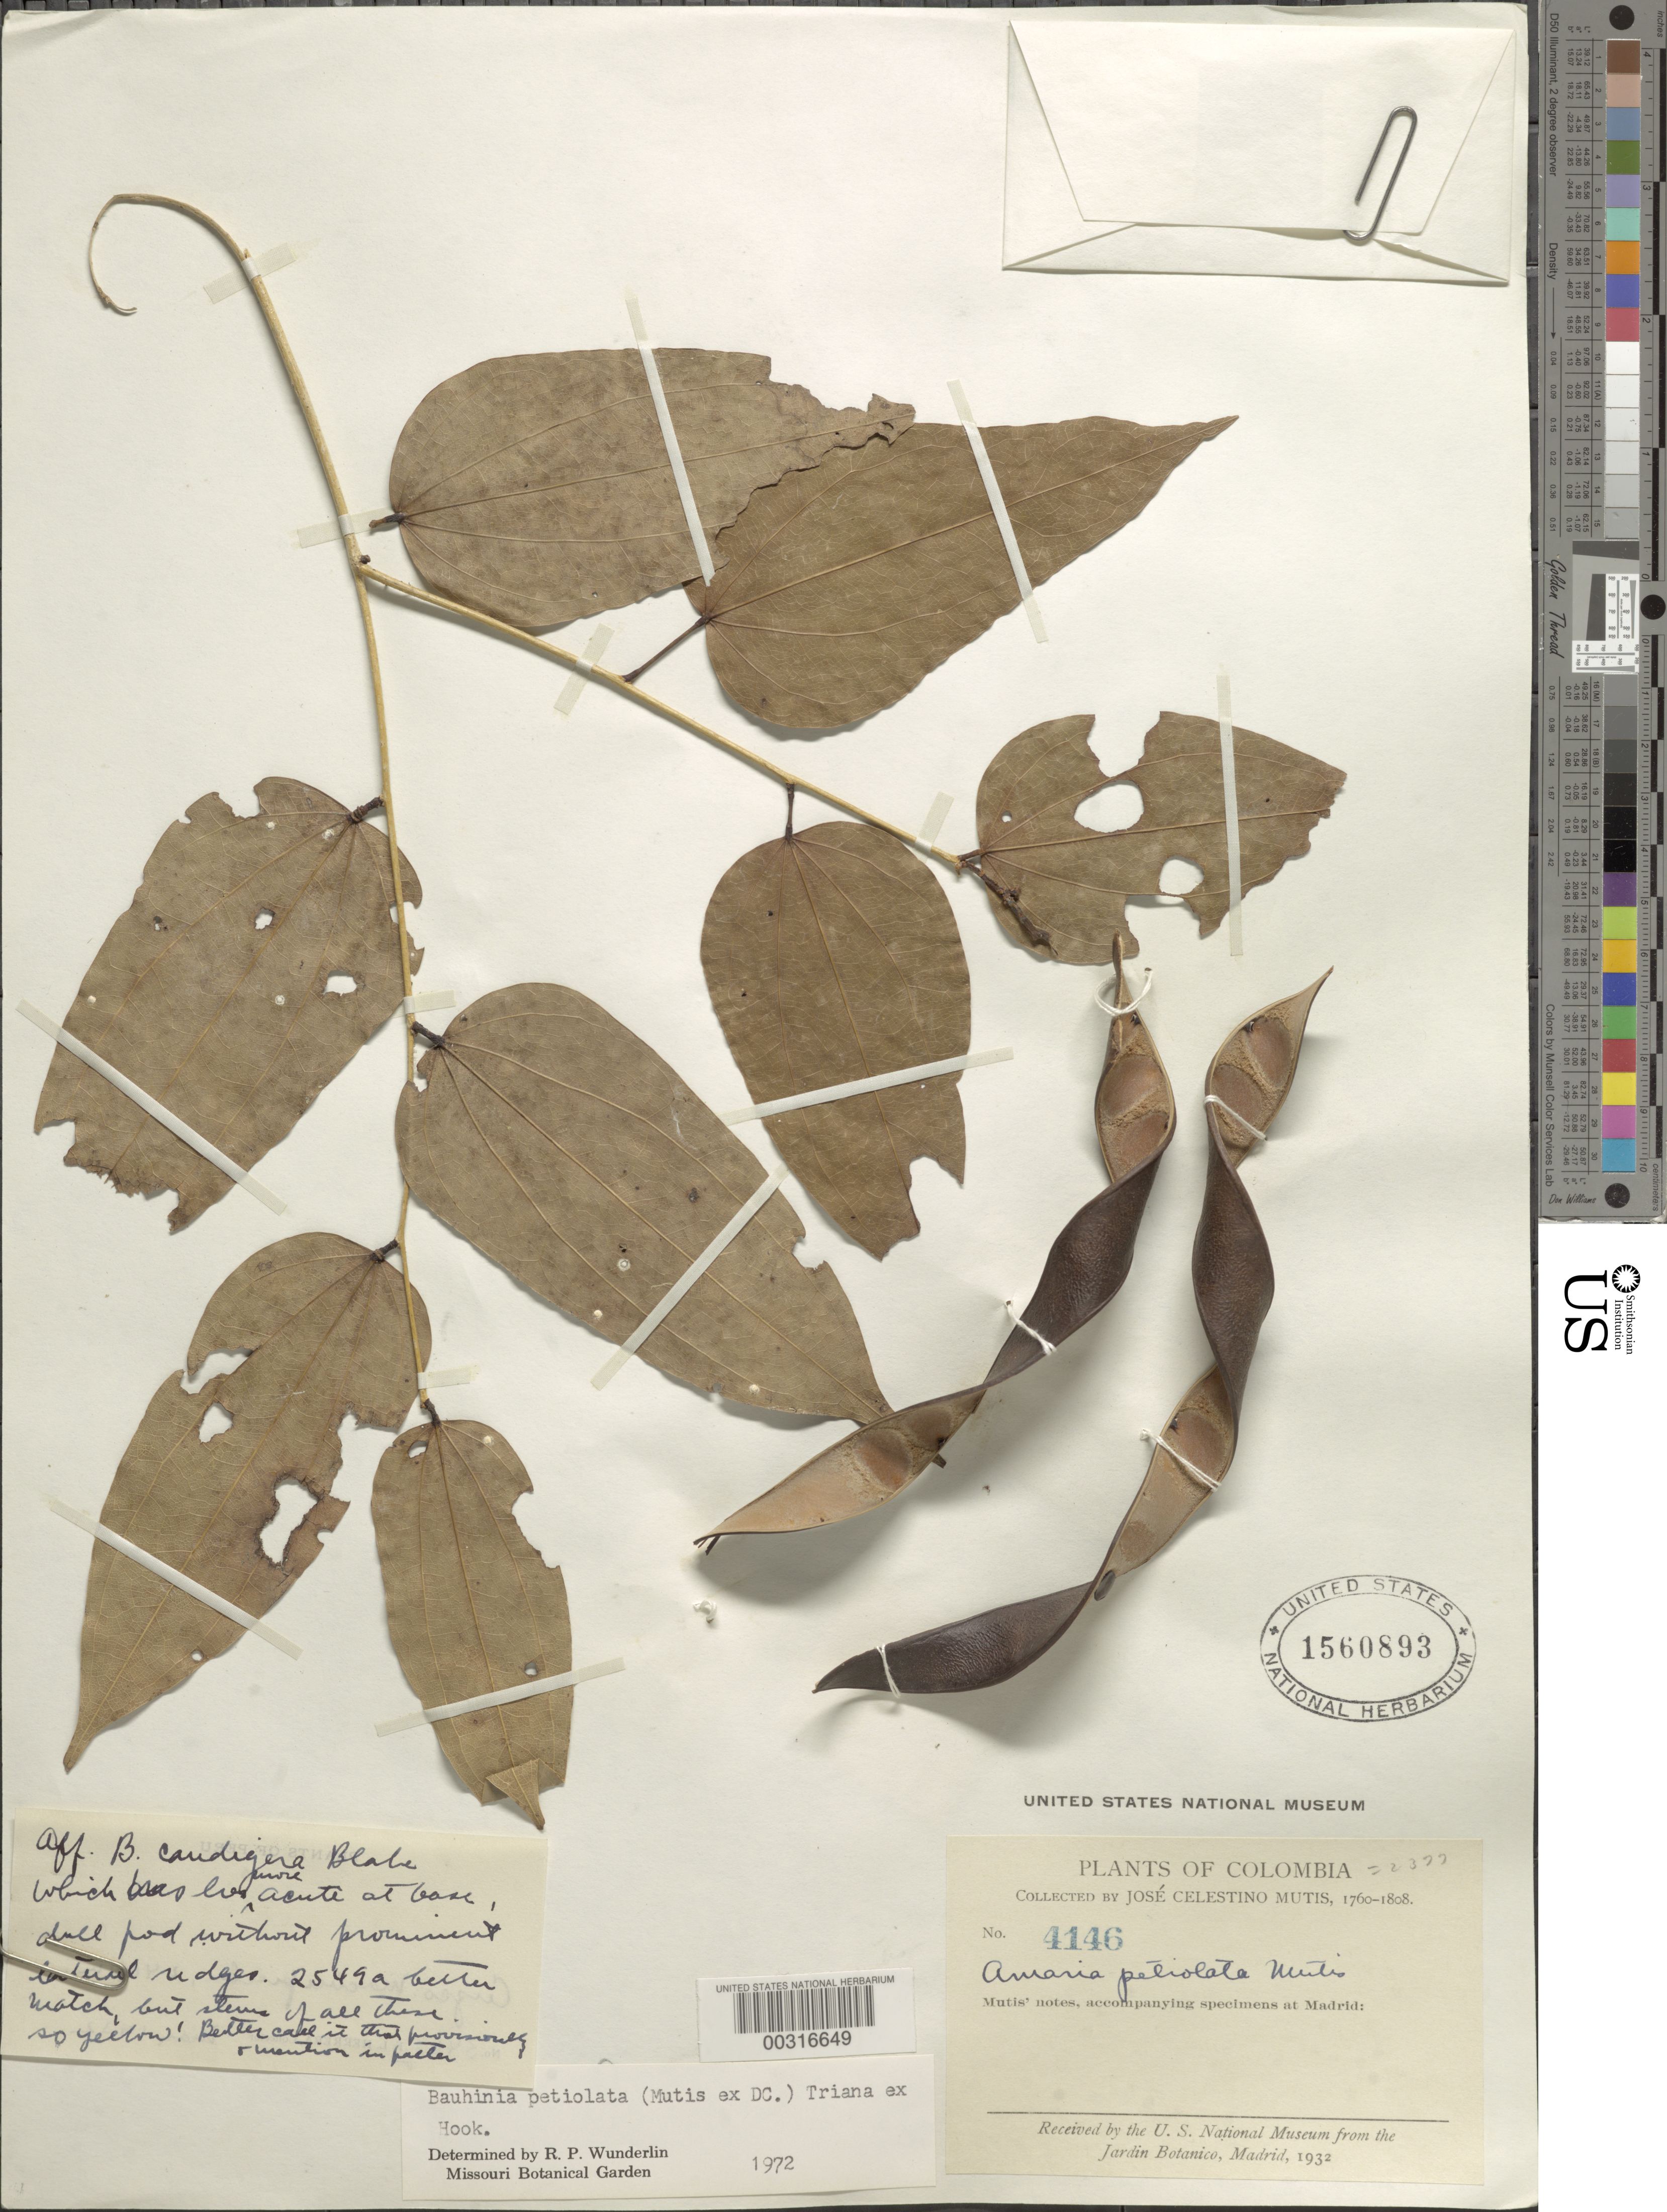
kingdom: Plantae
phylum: Tracheophyta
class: Magnoliopsida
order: Fabales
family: Fabaceae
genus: Bauhinia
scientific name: Bauhinia petiolata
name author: (S. Mutis ex DC.) Triana ex Hook.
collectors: J. C. B. Mutis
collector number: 4146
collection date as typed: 1760 to -- -- 1808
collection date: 1760/1808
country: Colombia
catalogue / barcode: US 1560893